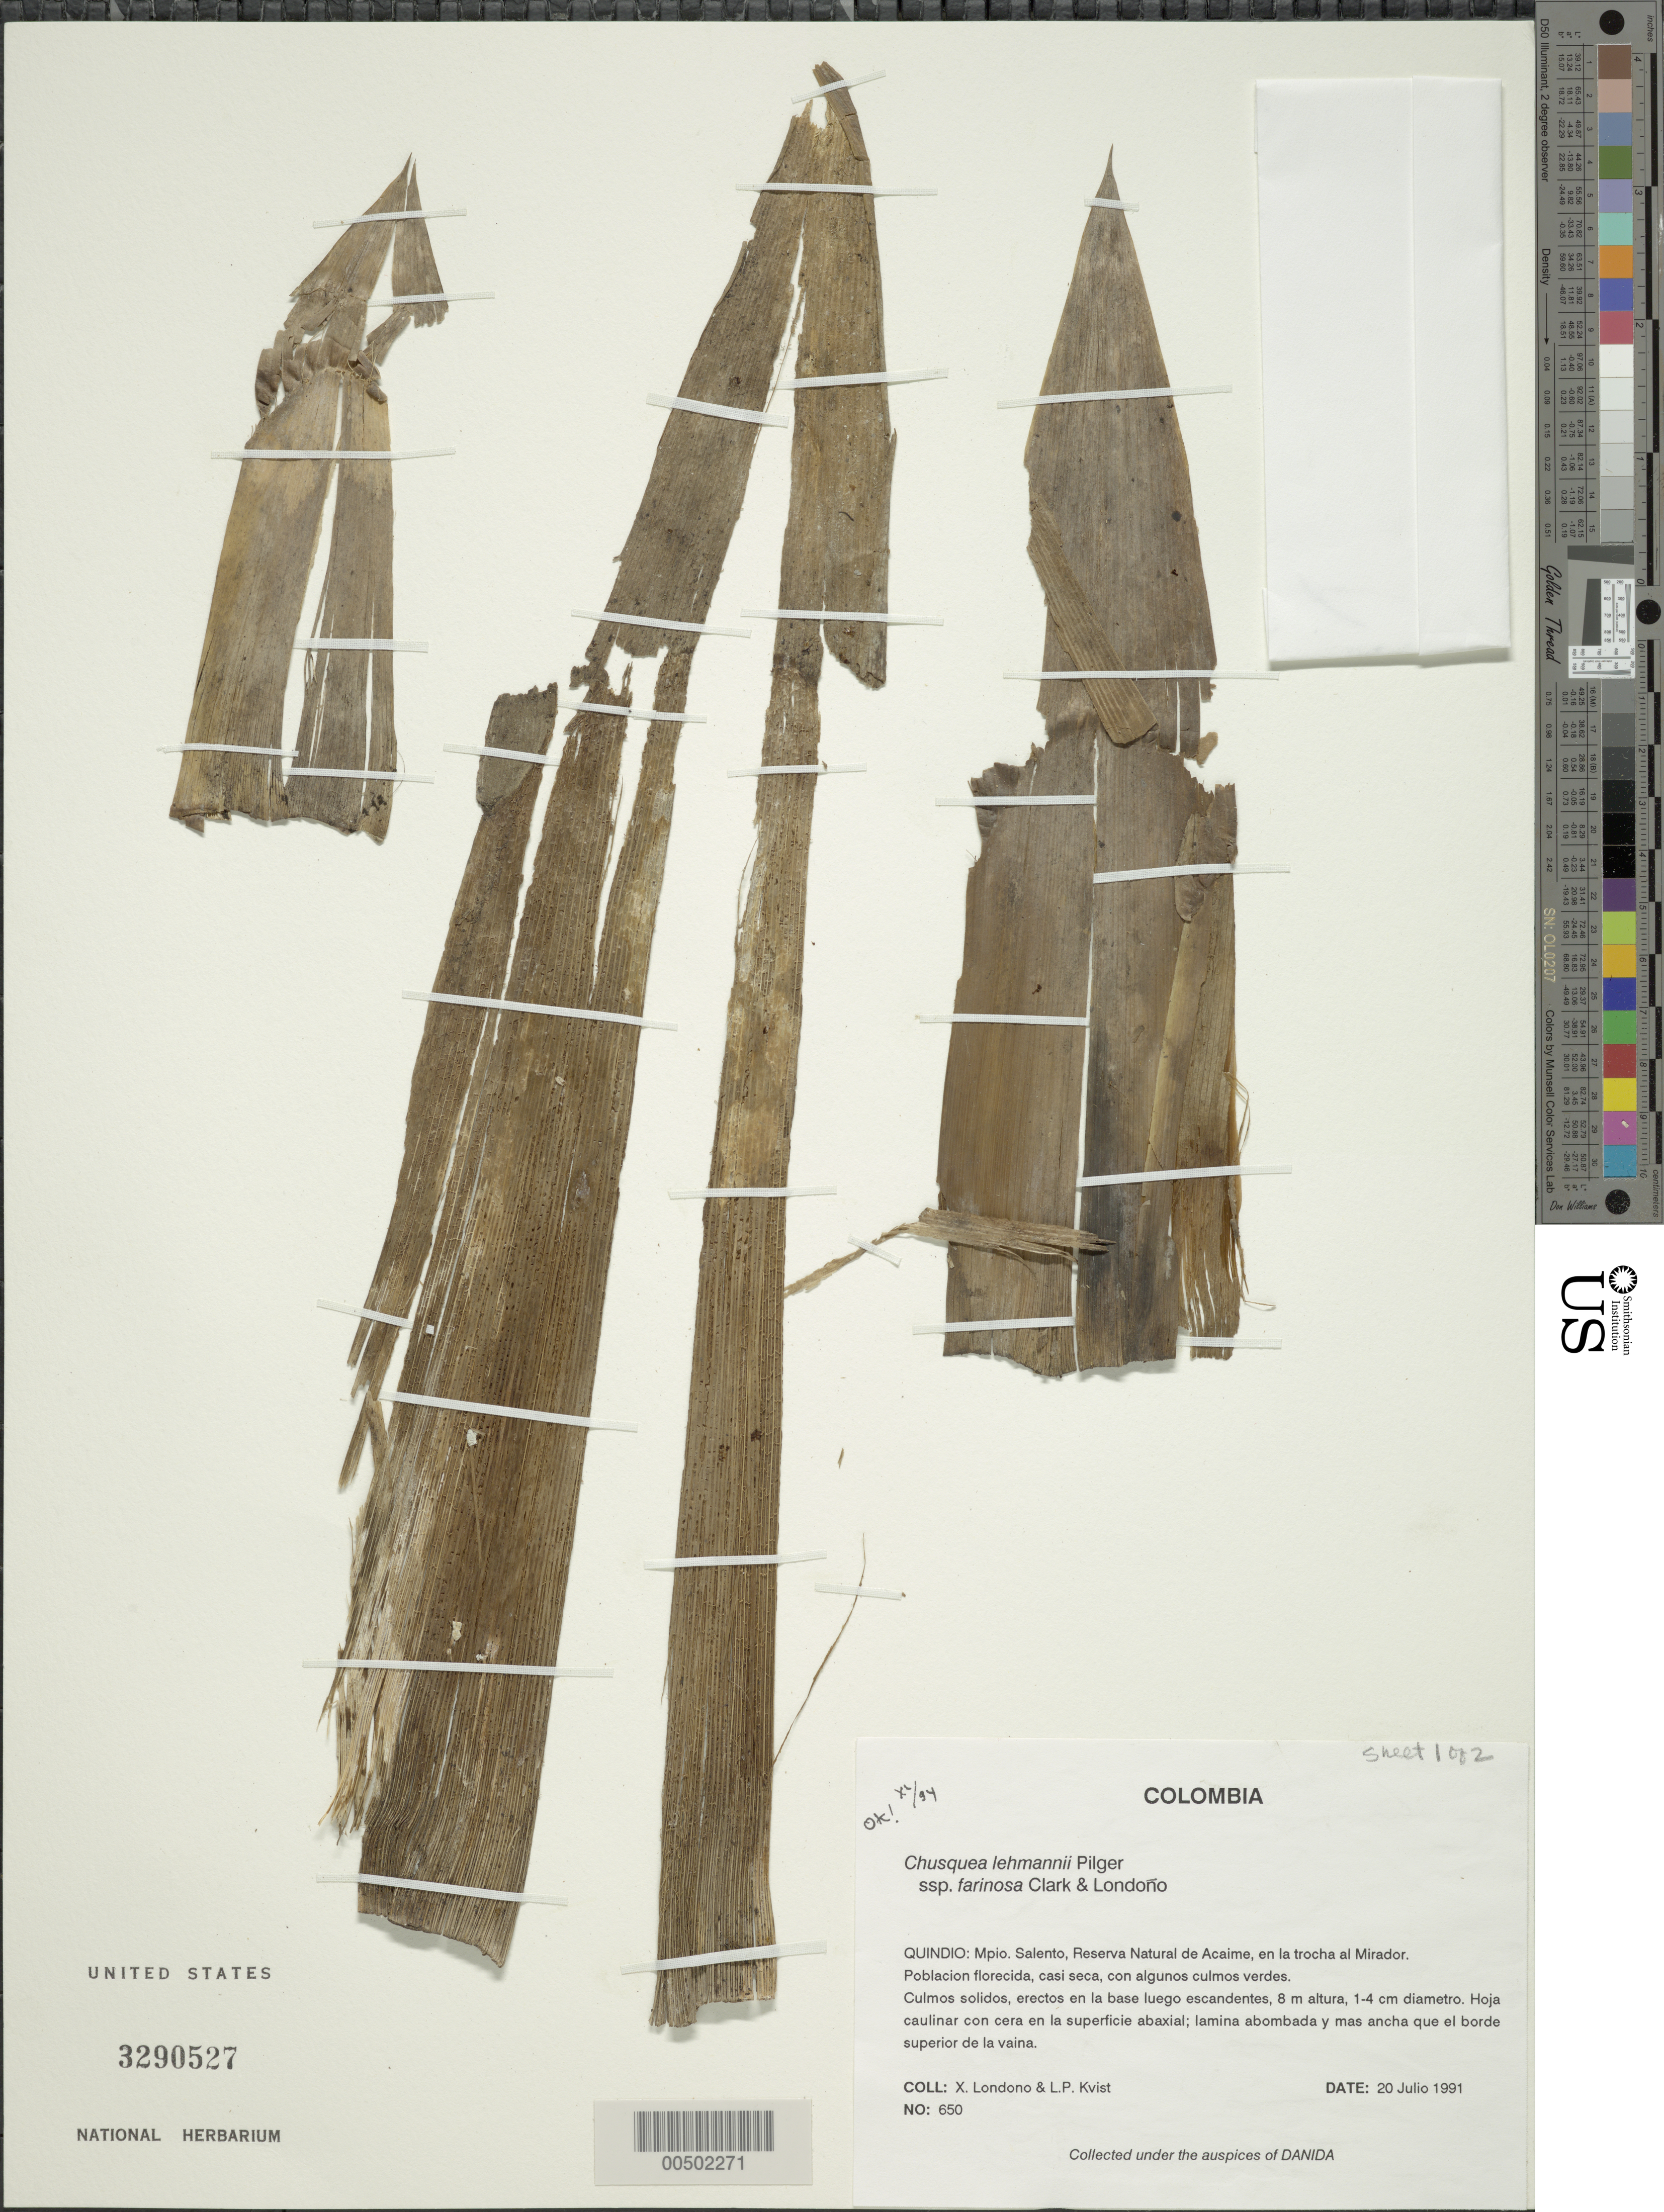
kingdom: Plantae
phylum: Tracheophyta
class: Liliopsida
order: Poales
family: Poaceae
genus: Chusquea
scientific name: Chusquea lehmannii subsp. farinosa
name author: L.G. Clark & Londoño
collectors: X. Londoño & L. P. Kvist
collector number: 650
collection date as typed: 20 Jul 1991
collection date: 1991-07-20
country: Colombia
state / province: Quindío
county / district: Salento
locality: Reserva natural de =acaime, en la Trocha la mirador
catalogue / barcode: US 3290527